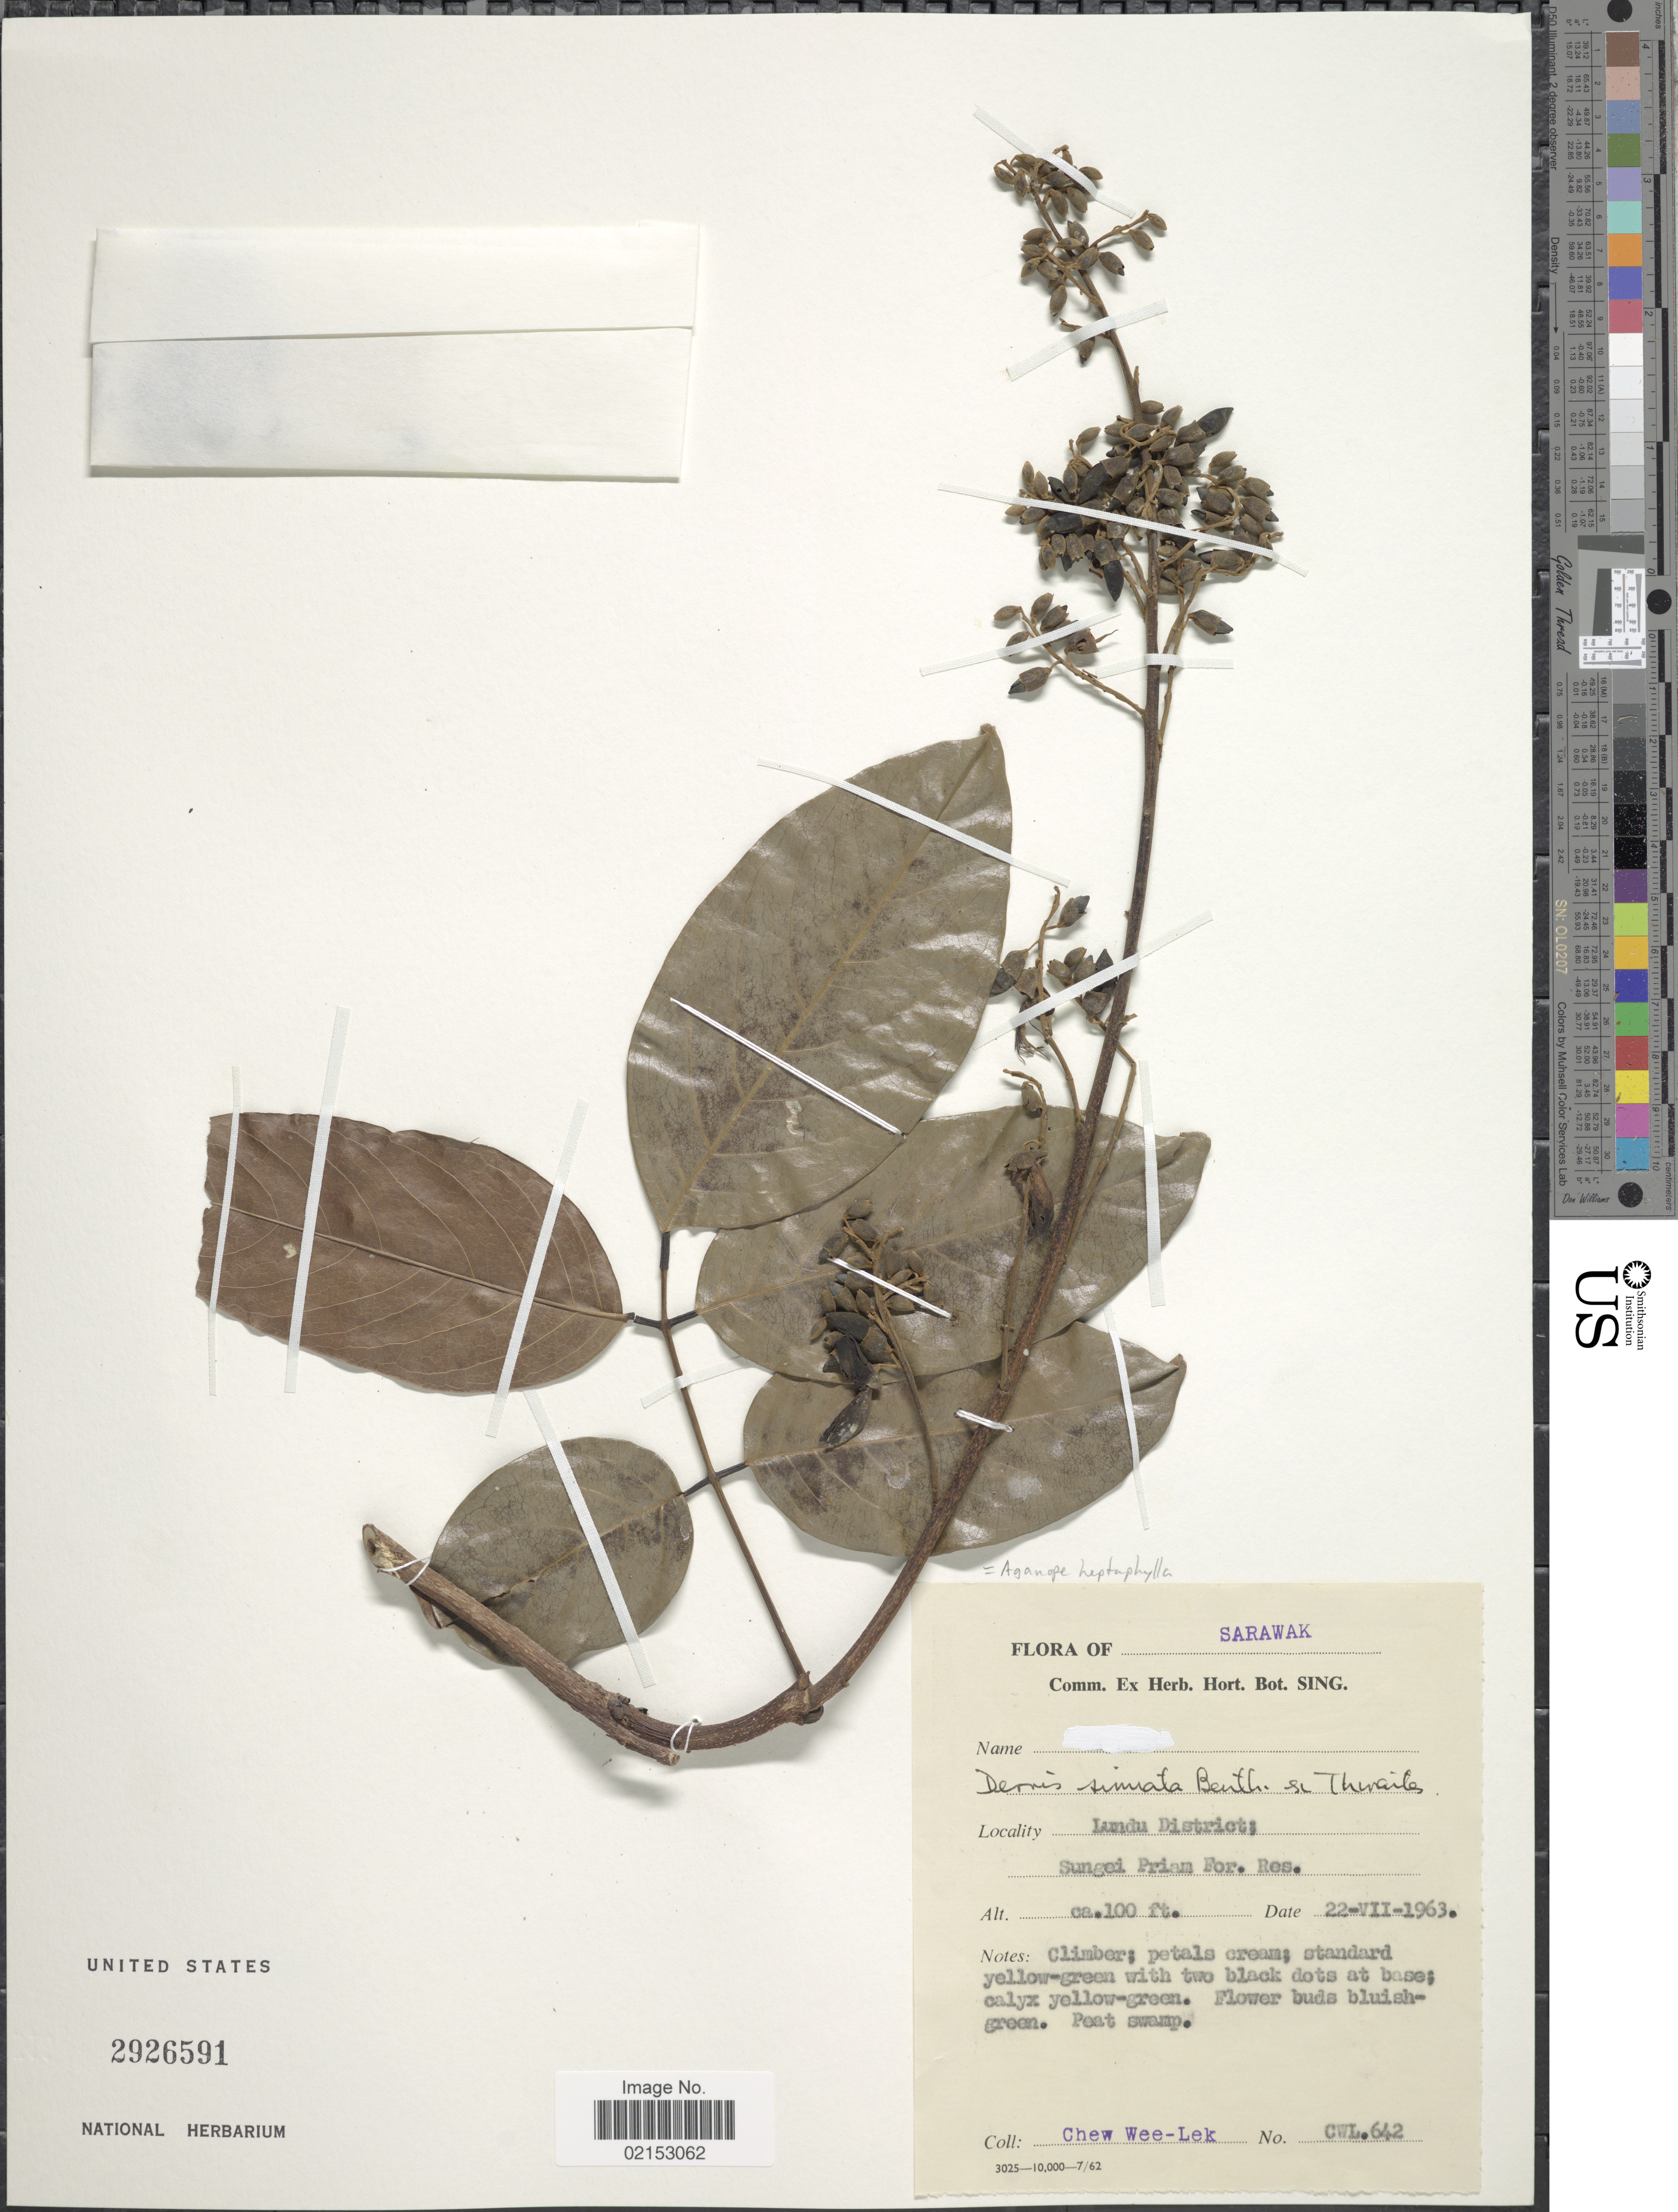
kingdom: Plantae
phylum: Tracheophyta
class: Magnoliopsida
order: Fabales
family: Fabaceae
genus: Aganope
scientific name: Aganope heptaphylla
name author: (L.) Polhill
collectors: W. Chew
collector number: CWL 642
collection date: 1963-07-22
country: Malaysia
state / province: Sarawak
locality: Lundu District; Sungei Priam For. Res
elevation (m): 30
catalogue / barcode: US 2926591